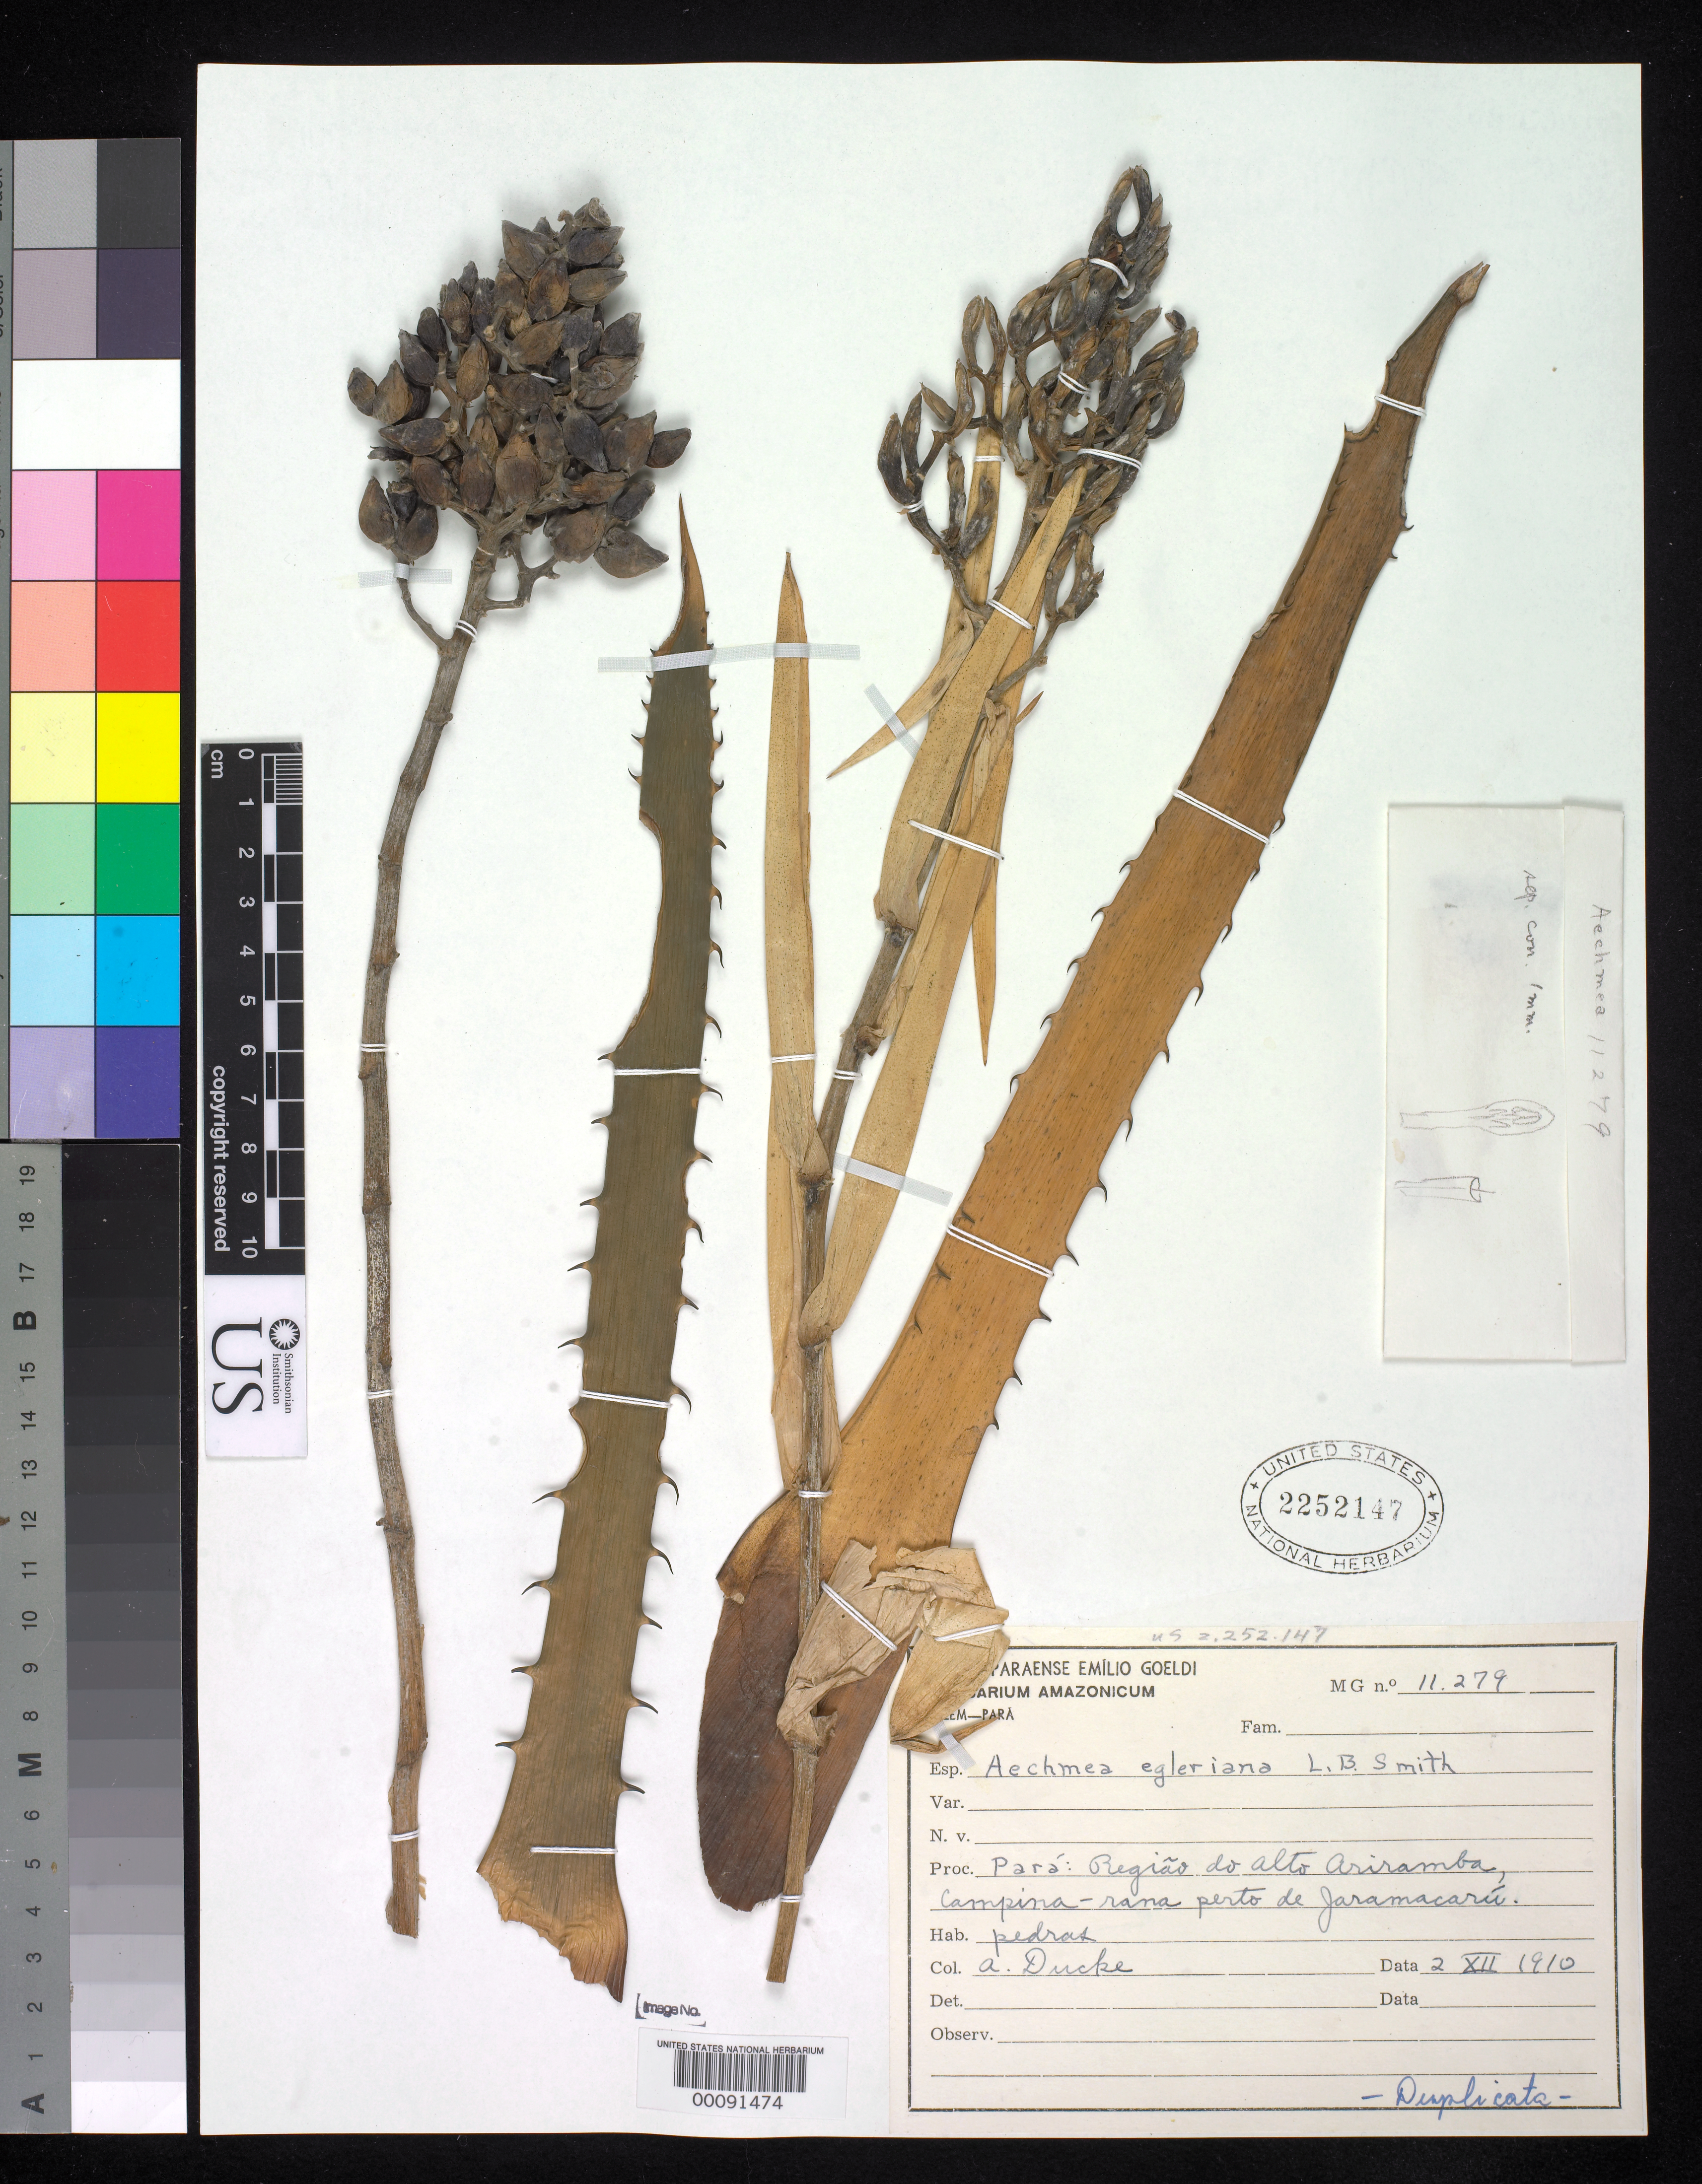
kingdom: Plantae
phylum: Tracheophyta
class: Liliopsida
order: Poales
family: Bromeliaceae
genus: Aechmea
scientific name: Aechmea egleriana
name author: L.B. Sm.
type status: Isotype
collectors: A. Ducke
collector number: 11279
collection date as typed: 02 Dec 1910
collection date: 1910-12-02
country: Brazil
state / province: Pará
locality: Rio Trombetas, Alto Ariramba, Jaramacaru.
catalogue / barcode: US 2252147